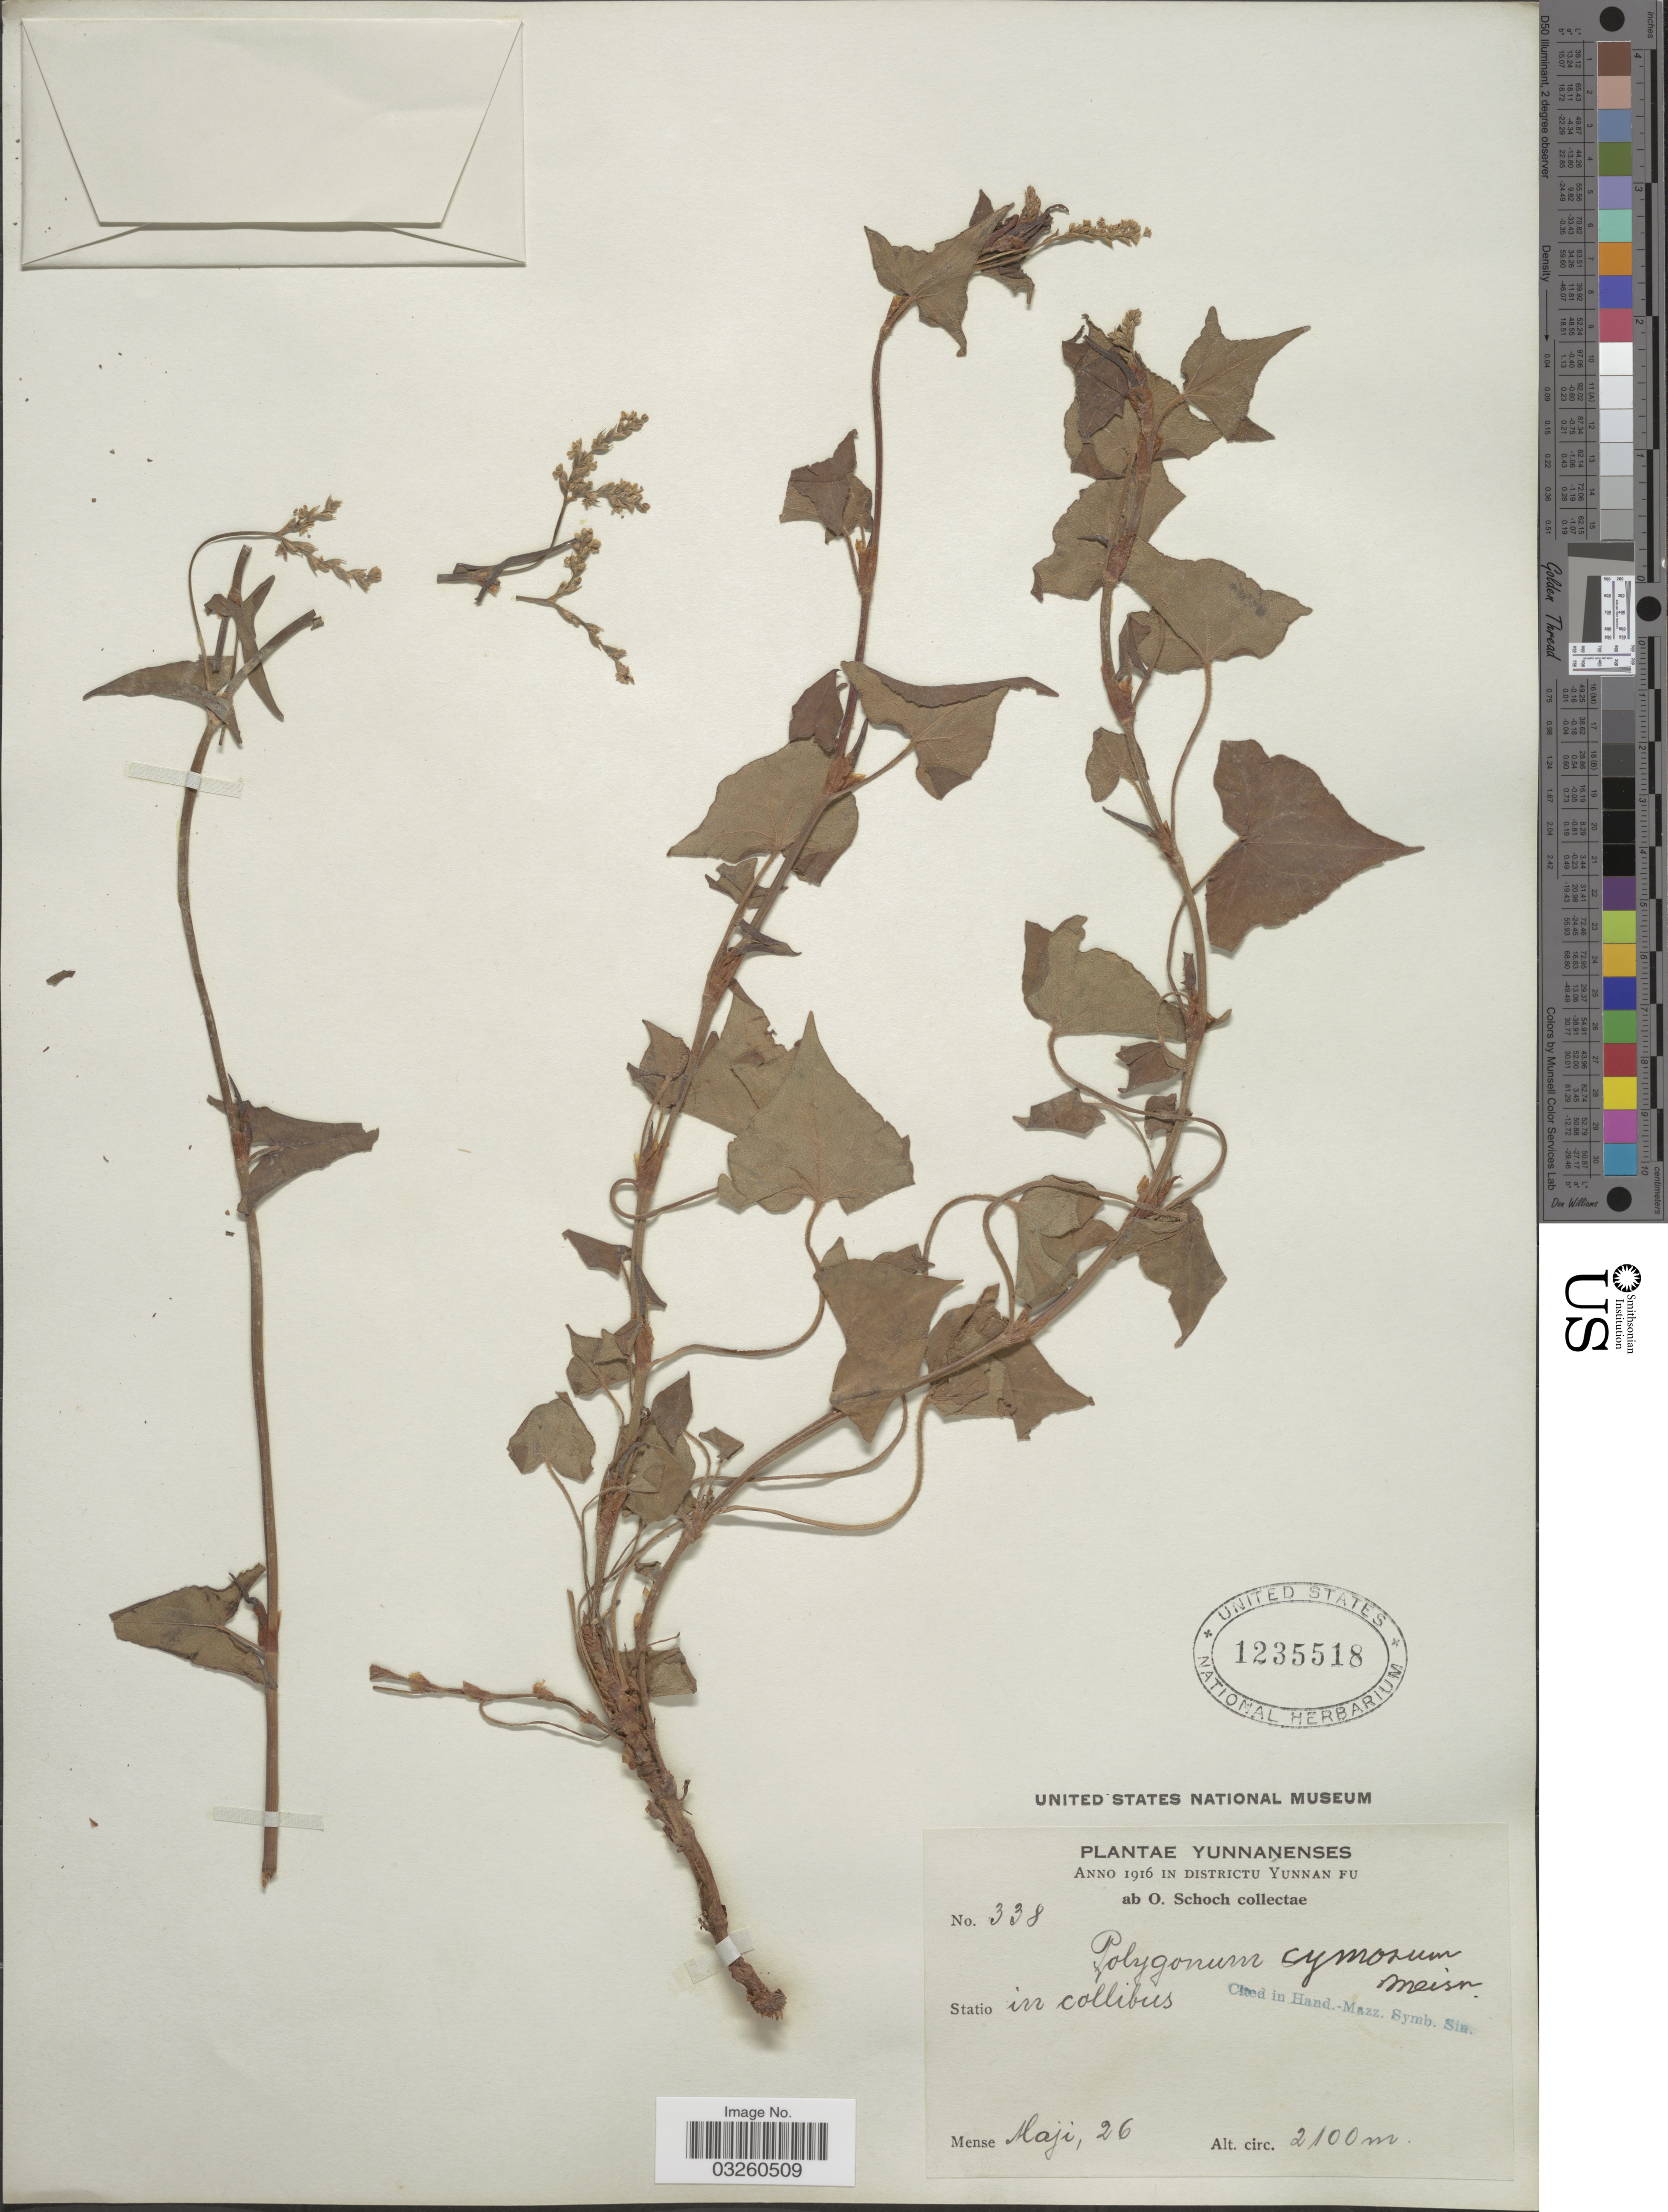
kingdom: Plantae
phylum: Tracheophyta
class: Magnoliopsida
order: Caryophyllales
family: Polygonaceae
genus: Fagopyrum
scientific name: Fagopyrum cymosum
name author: (Trevir.) Meisn.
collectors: O. Schoch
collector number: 338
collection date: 1916-05-26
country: China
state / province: Yunnan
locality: Districtu Yunnan Fu. Statio in collibus.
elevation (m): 2100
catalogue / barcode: US 1235518